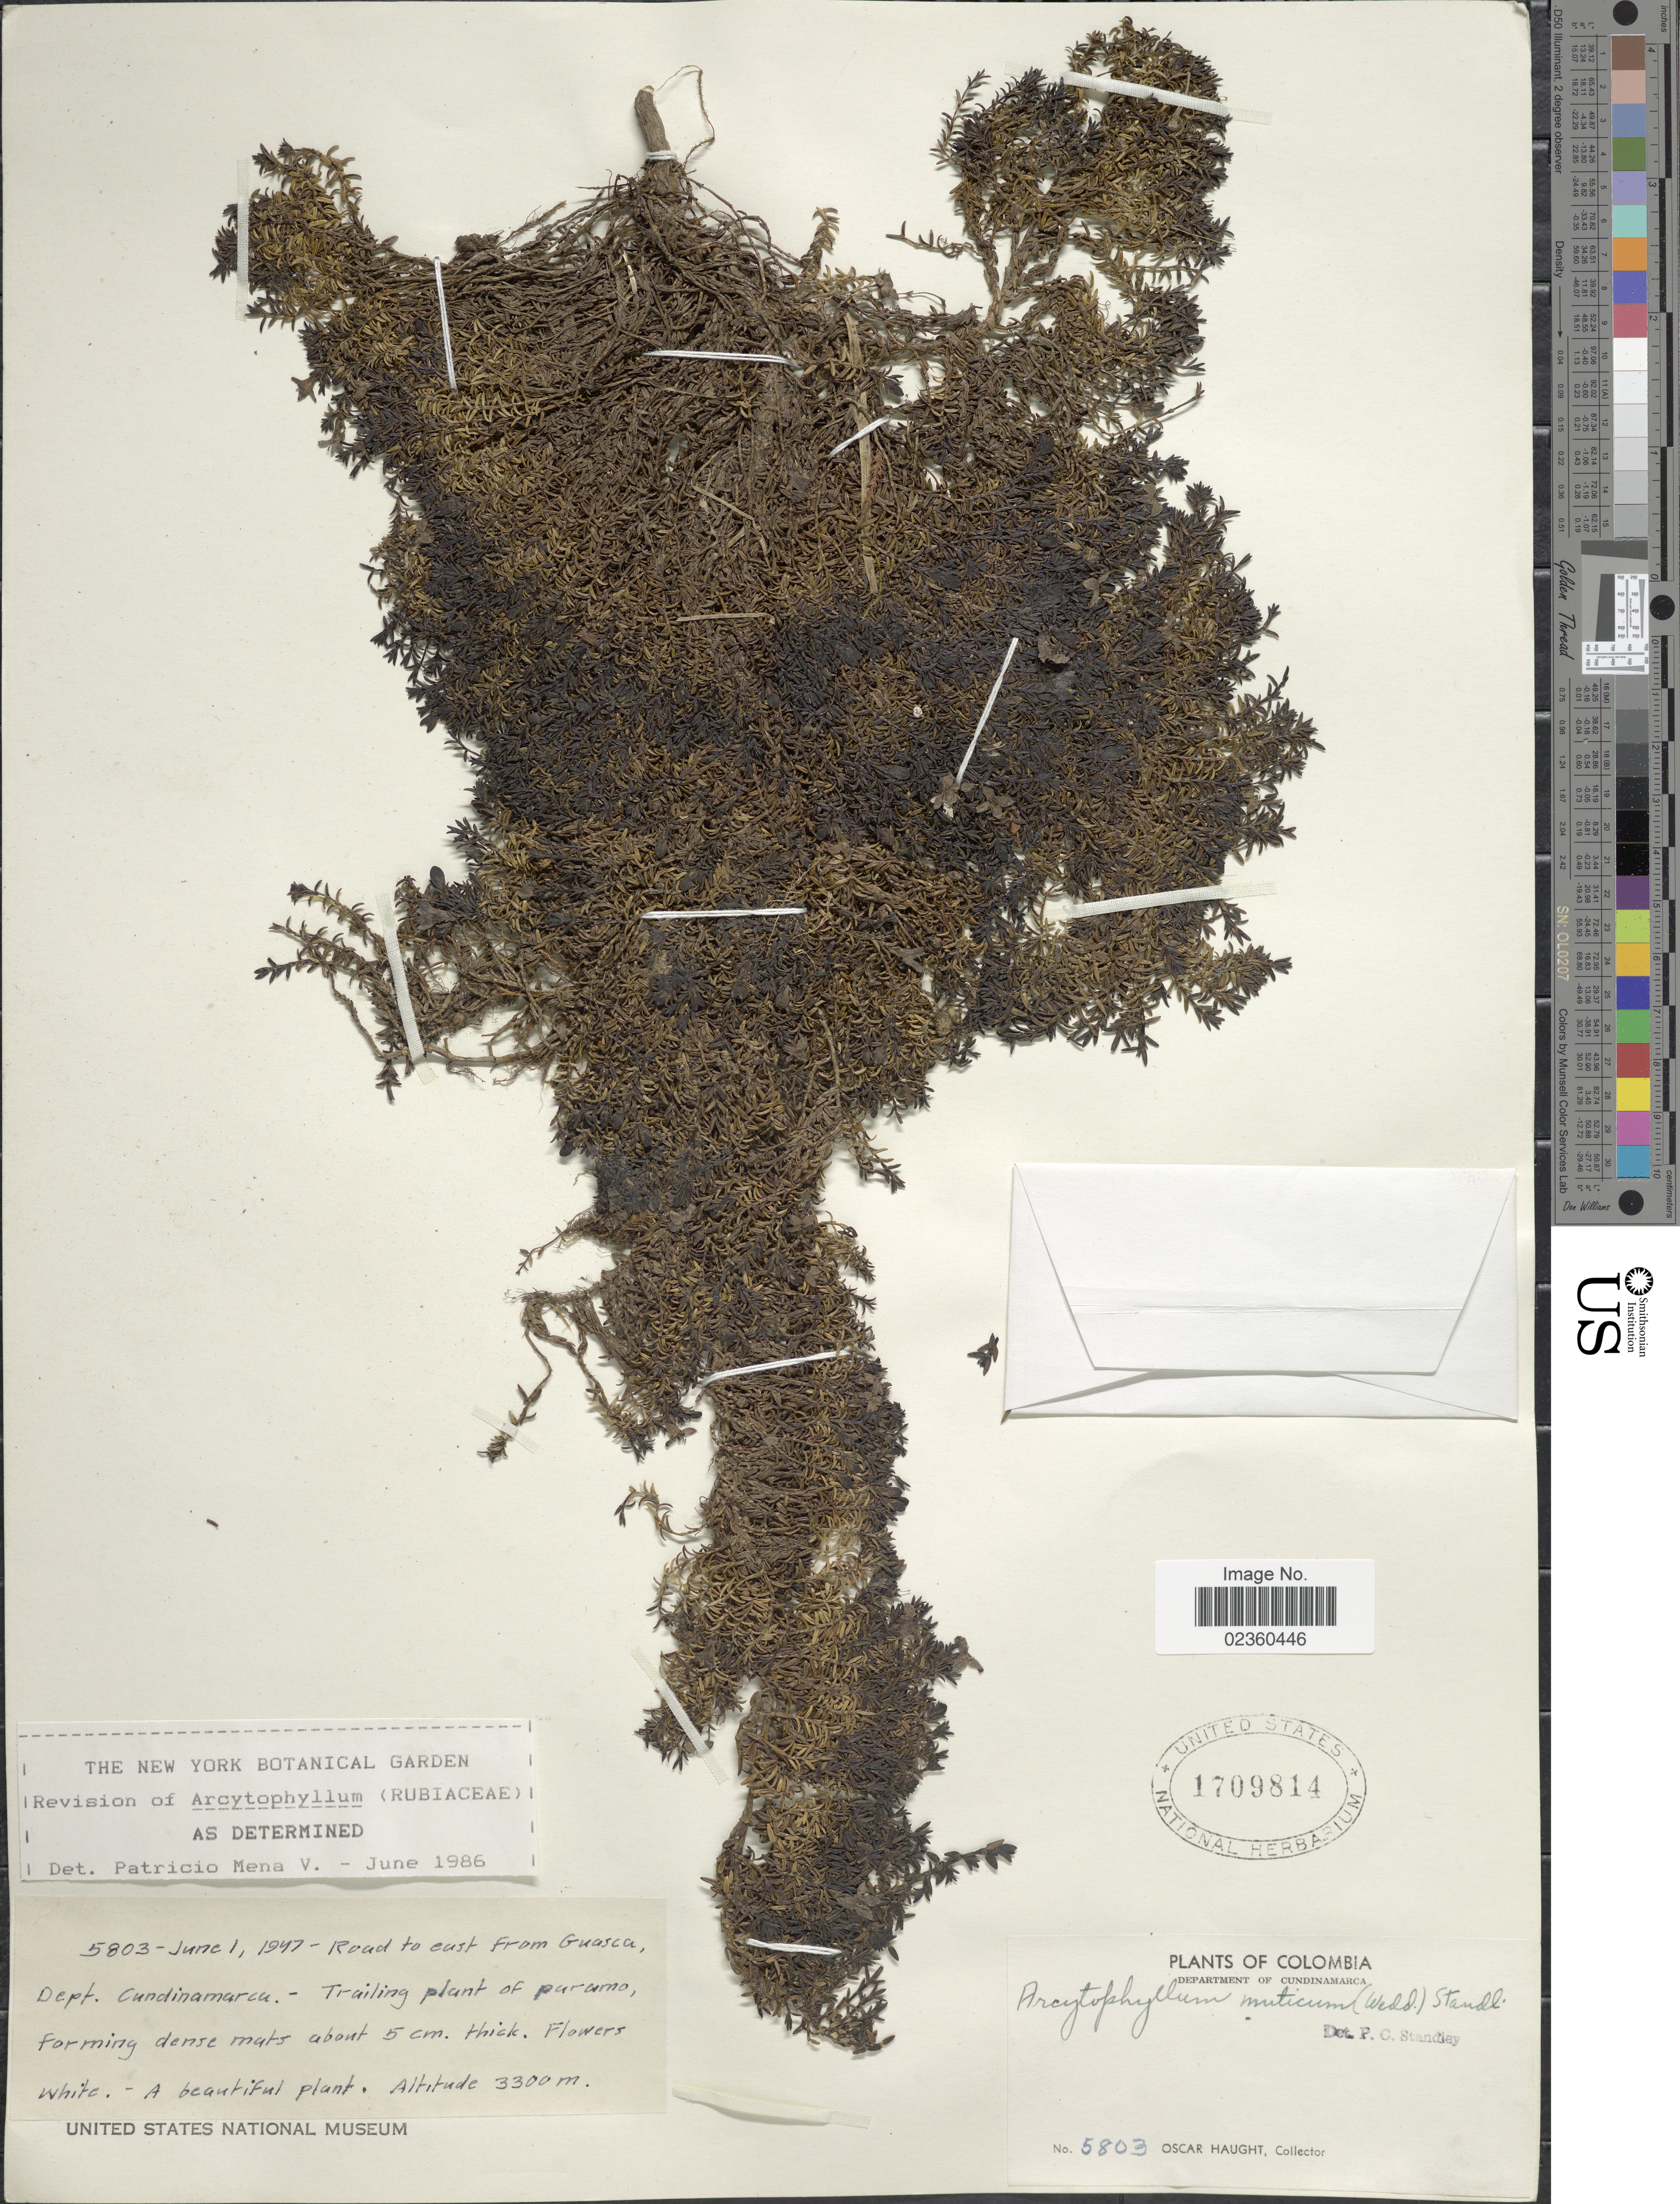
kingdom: Plantae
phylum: Tracheophyta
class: Magnoliopsida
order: Gentianales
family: Rubiaceae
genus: Arcytophyllum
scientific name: Arcytophyllum muticum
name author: (Wedd.) Standl.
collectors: O. Haught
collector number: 5803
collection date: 1947-06-01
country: Colombia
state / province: Cundinamarca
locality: Department of Cundinamarca, Road to east from Guasca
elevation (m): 3300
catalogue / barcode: US 1709814